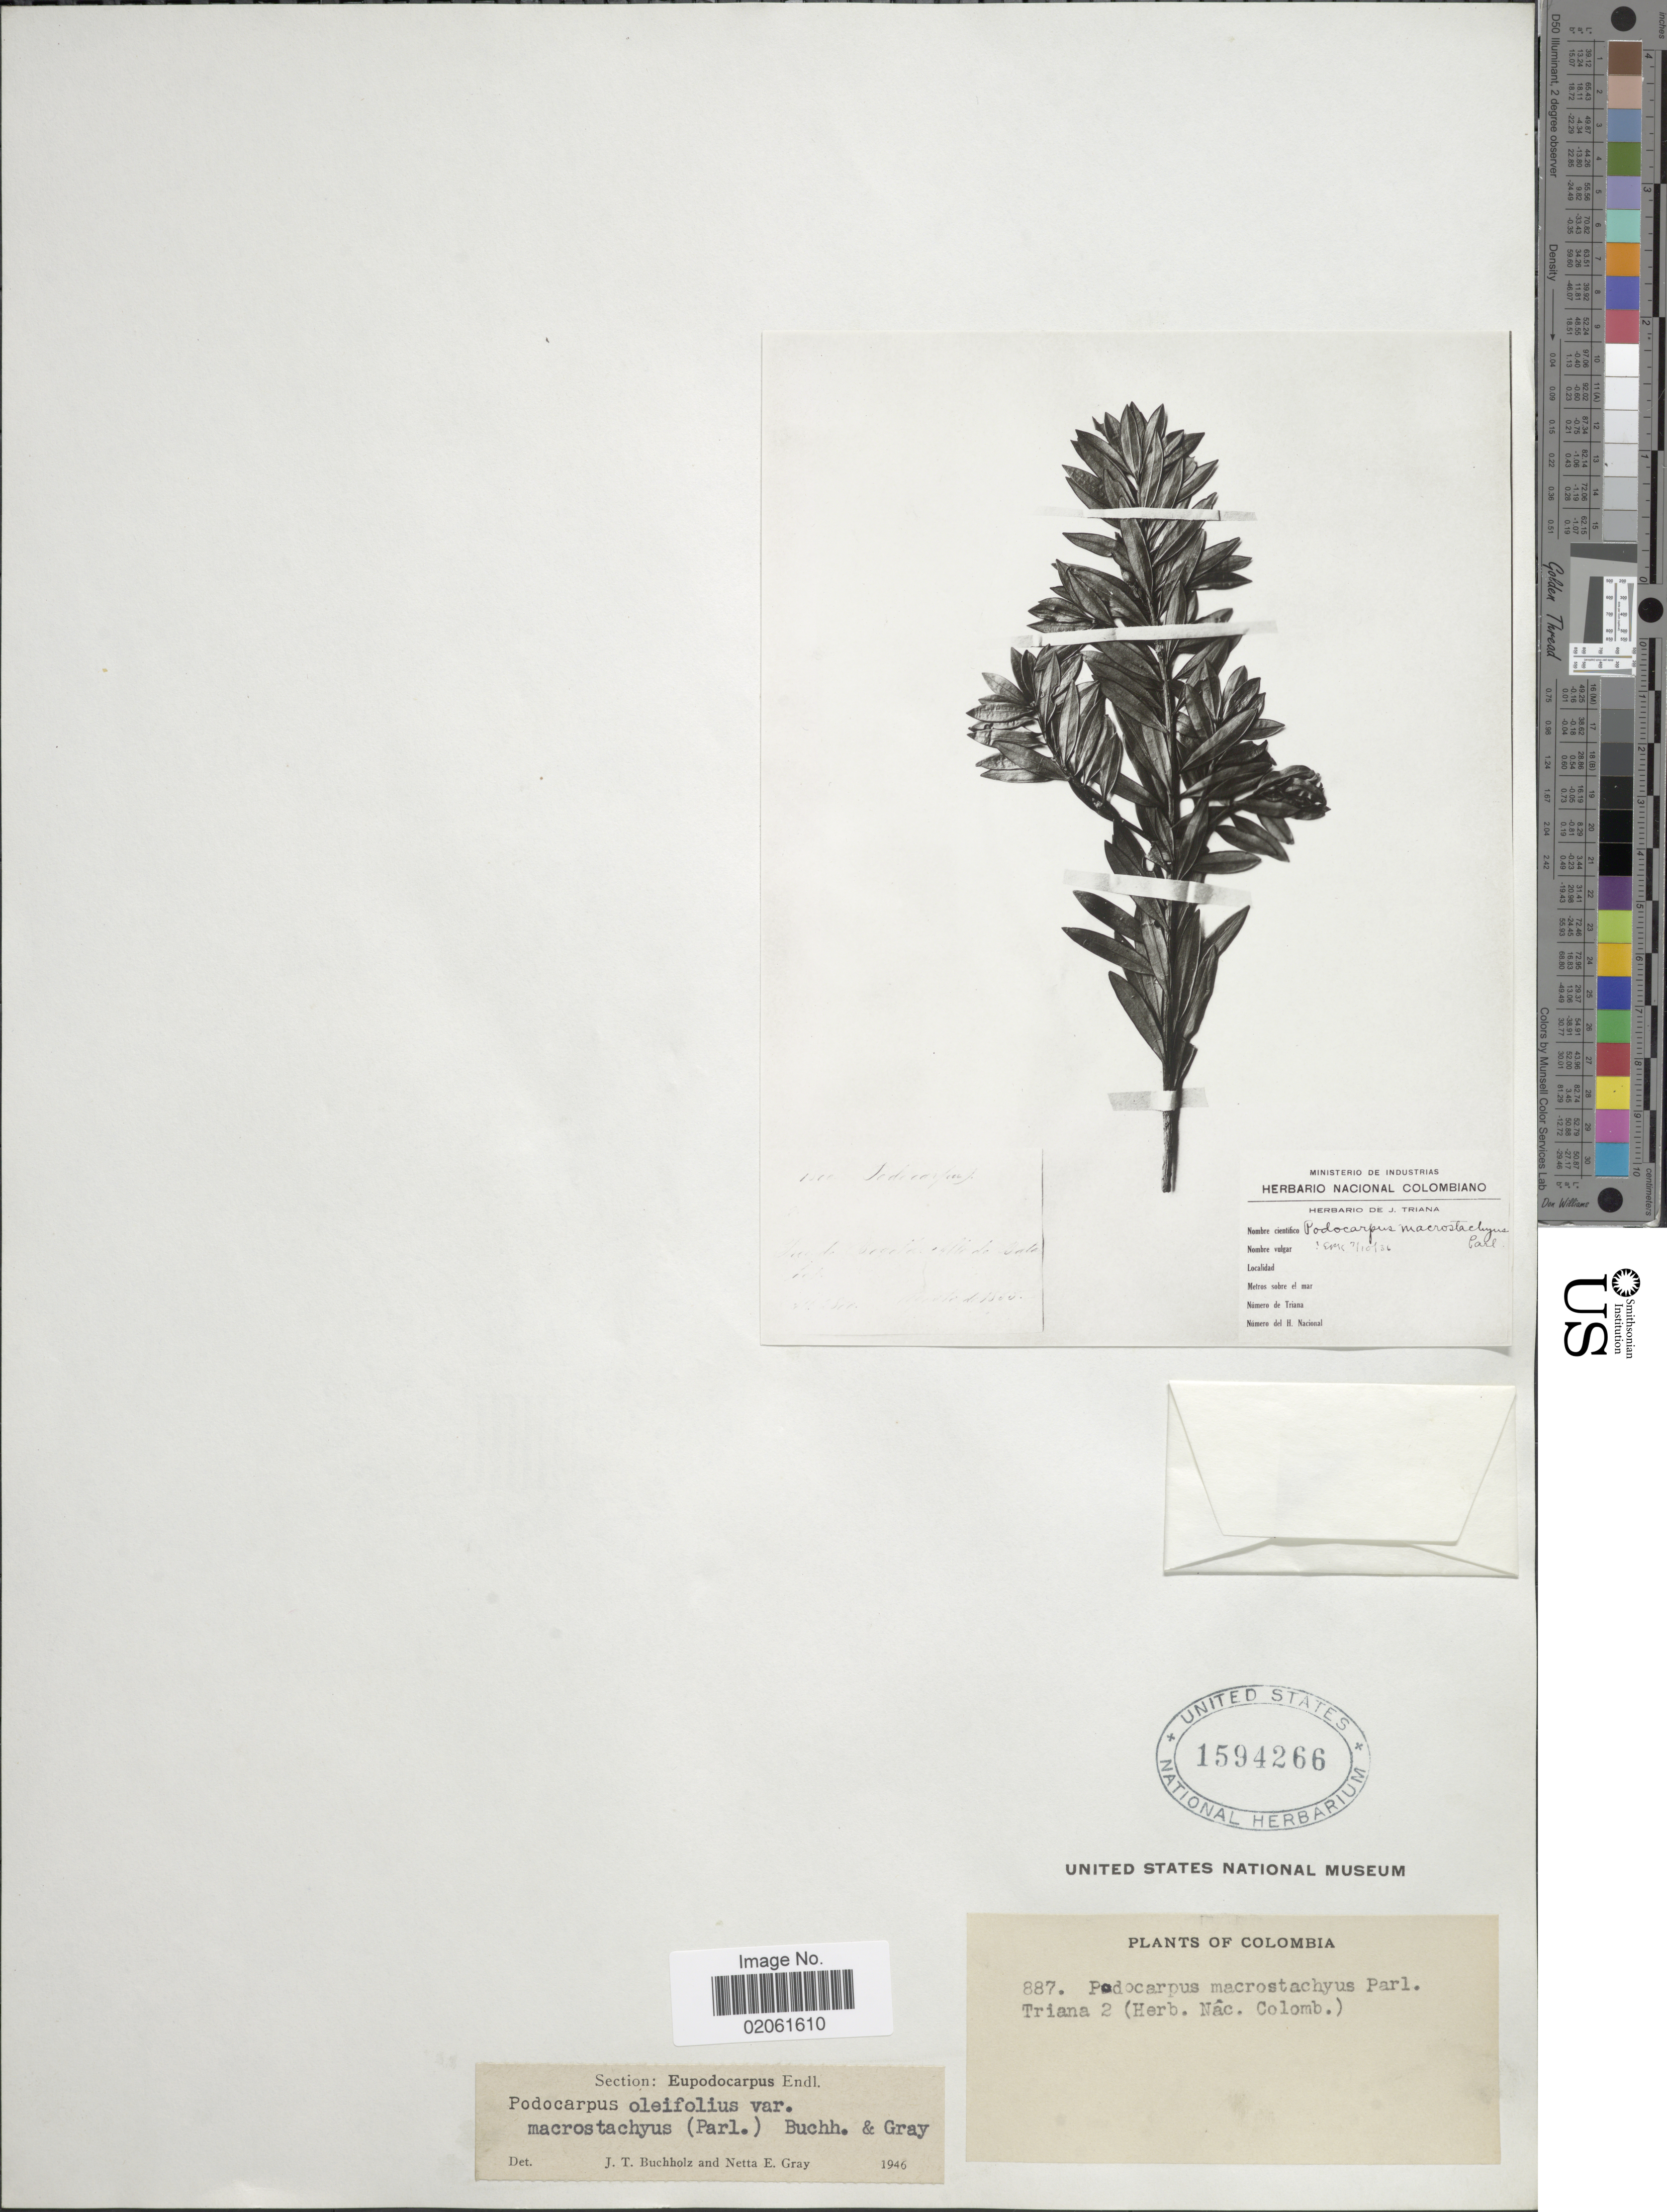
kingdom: Plantae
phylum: Tracheophyta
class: Pinopsida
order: Pinales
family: Podocarpaceae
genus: Podocarpus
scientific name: Podocarpus oleifolius var. macrostachys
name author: (Parl.) J. Buchholz & N.E. Gray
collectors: Triana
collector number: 887/2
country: Colombia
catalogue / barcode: US 1594266